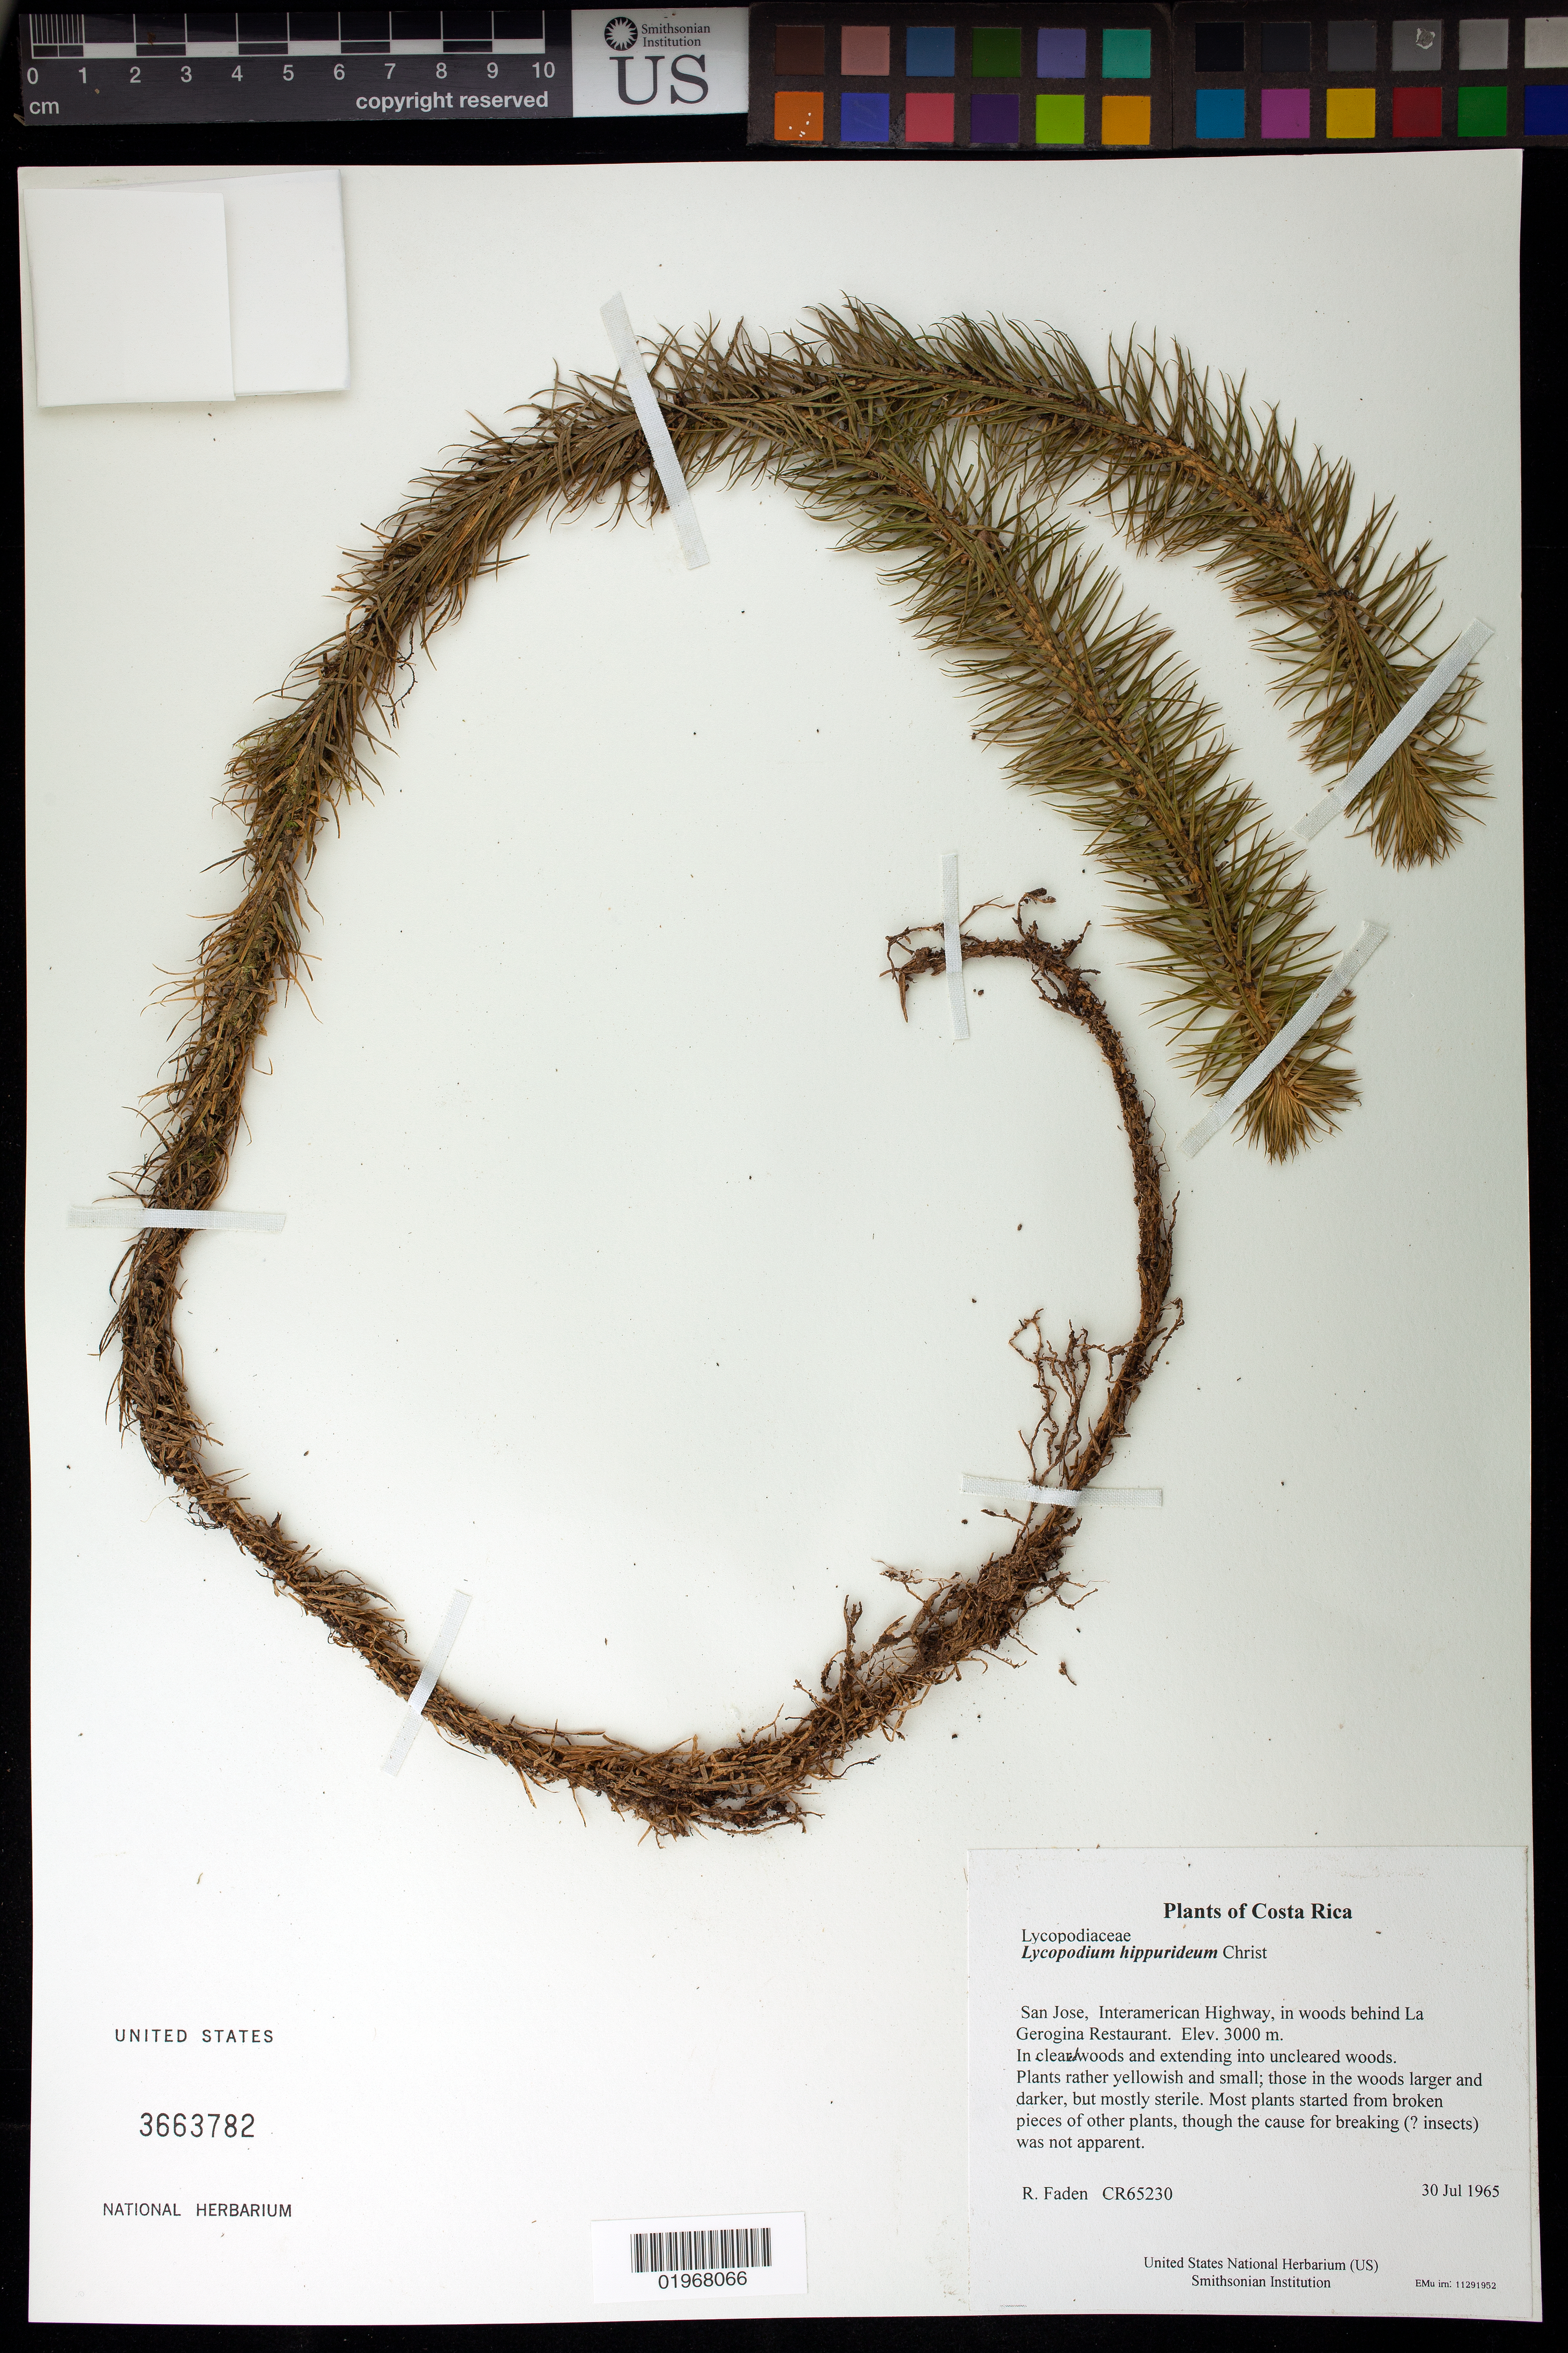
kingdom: Plantae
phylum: Tracheophyta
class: Lycopodiopsida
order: Lycopodiales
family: Lycopodiaceae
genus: Phlegmariurus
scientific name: Phlegmariurus hippurideus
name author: (Christ) B. Øllg.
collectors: R. B. Faden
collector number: CR65230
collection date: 1965-07-30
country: Costa Rica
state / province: San Jose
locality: Interamerican Highway, in woods behind La Gerogina Restaurant.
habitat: In clear woods and extending into uncleared woods.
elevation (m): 3000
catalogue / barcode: US 3663782